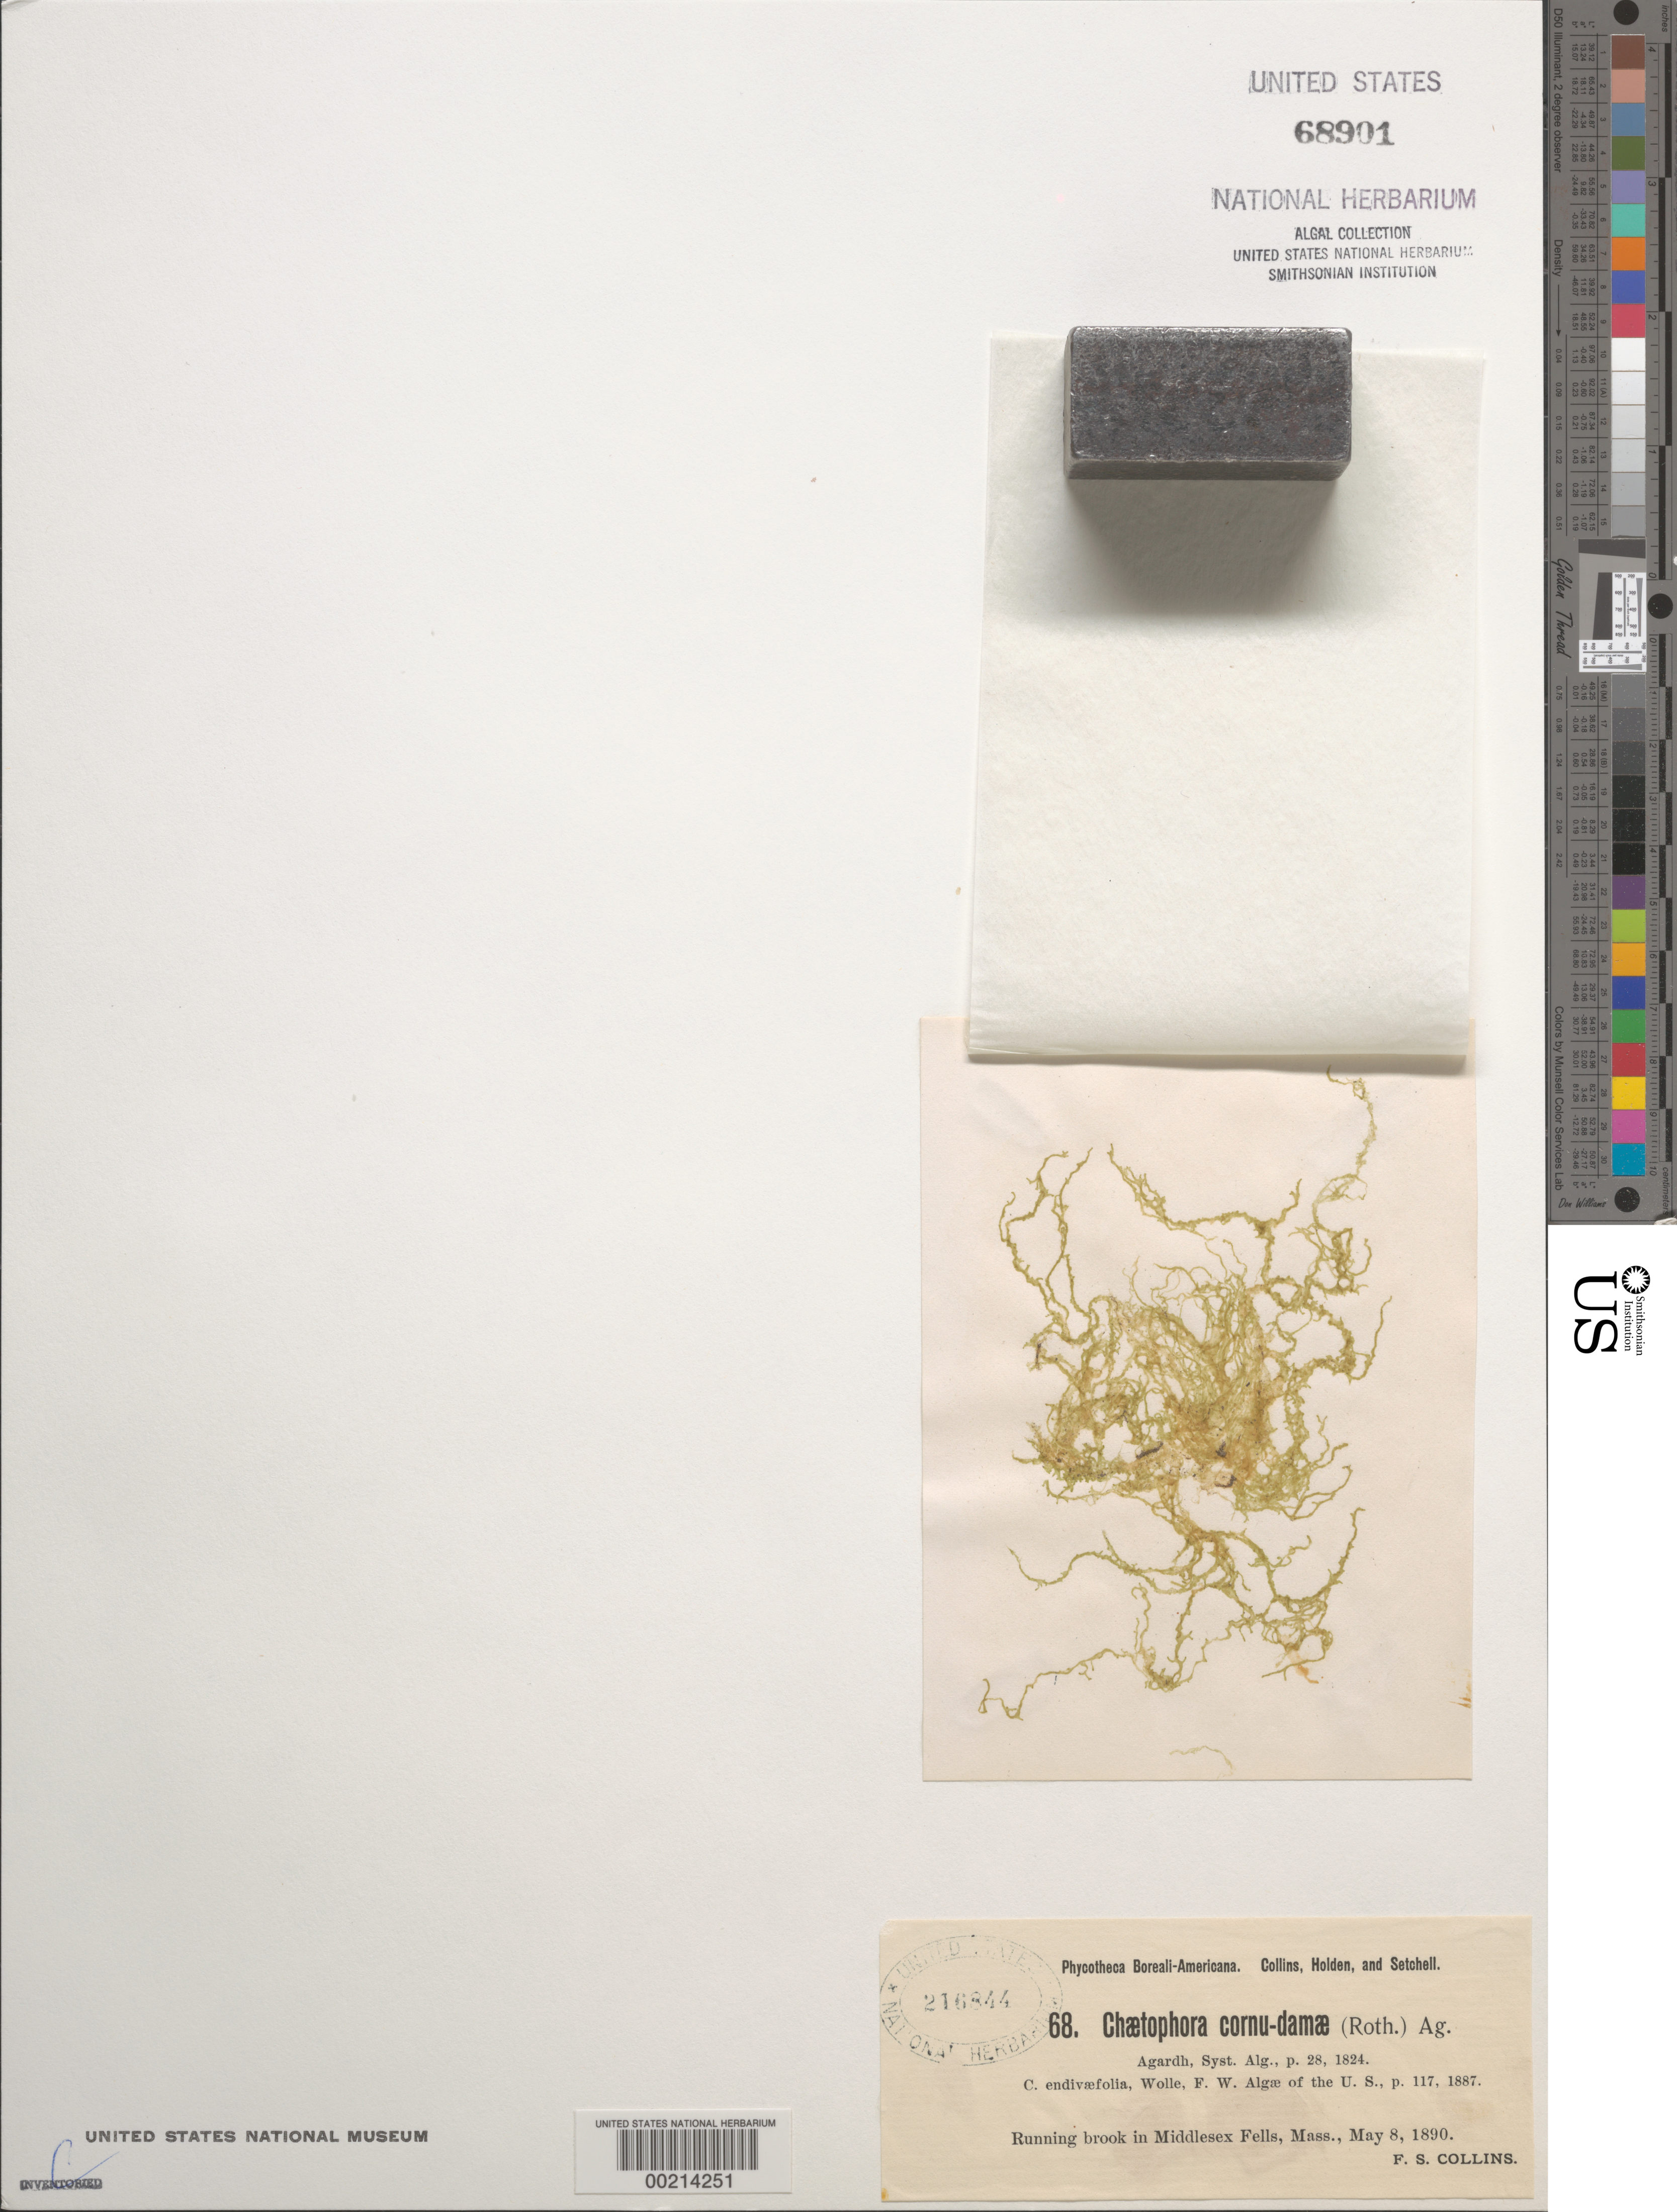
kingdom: Plantae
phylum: Tracheophyta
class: Magnoliopsida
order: Asterales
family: Asteraceae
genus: Chaetophora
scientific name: Chaetophora lobata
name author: Schrank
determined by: Algae name updating Project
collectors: F. Collins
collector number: PB-A 68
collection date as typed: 08 May 1890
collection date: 1890-05-08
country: United States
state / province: Massachusetts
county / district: Middlesex County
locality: Middlesex Fells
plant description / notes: Collins, Holden & Setchell, Phycotheca Boreali-Americana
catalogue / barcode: US 68901